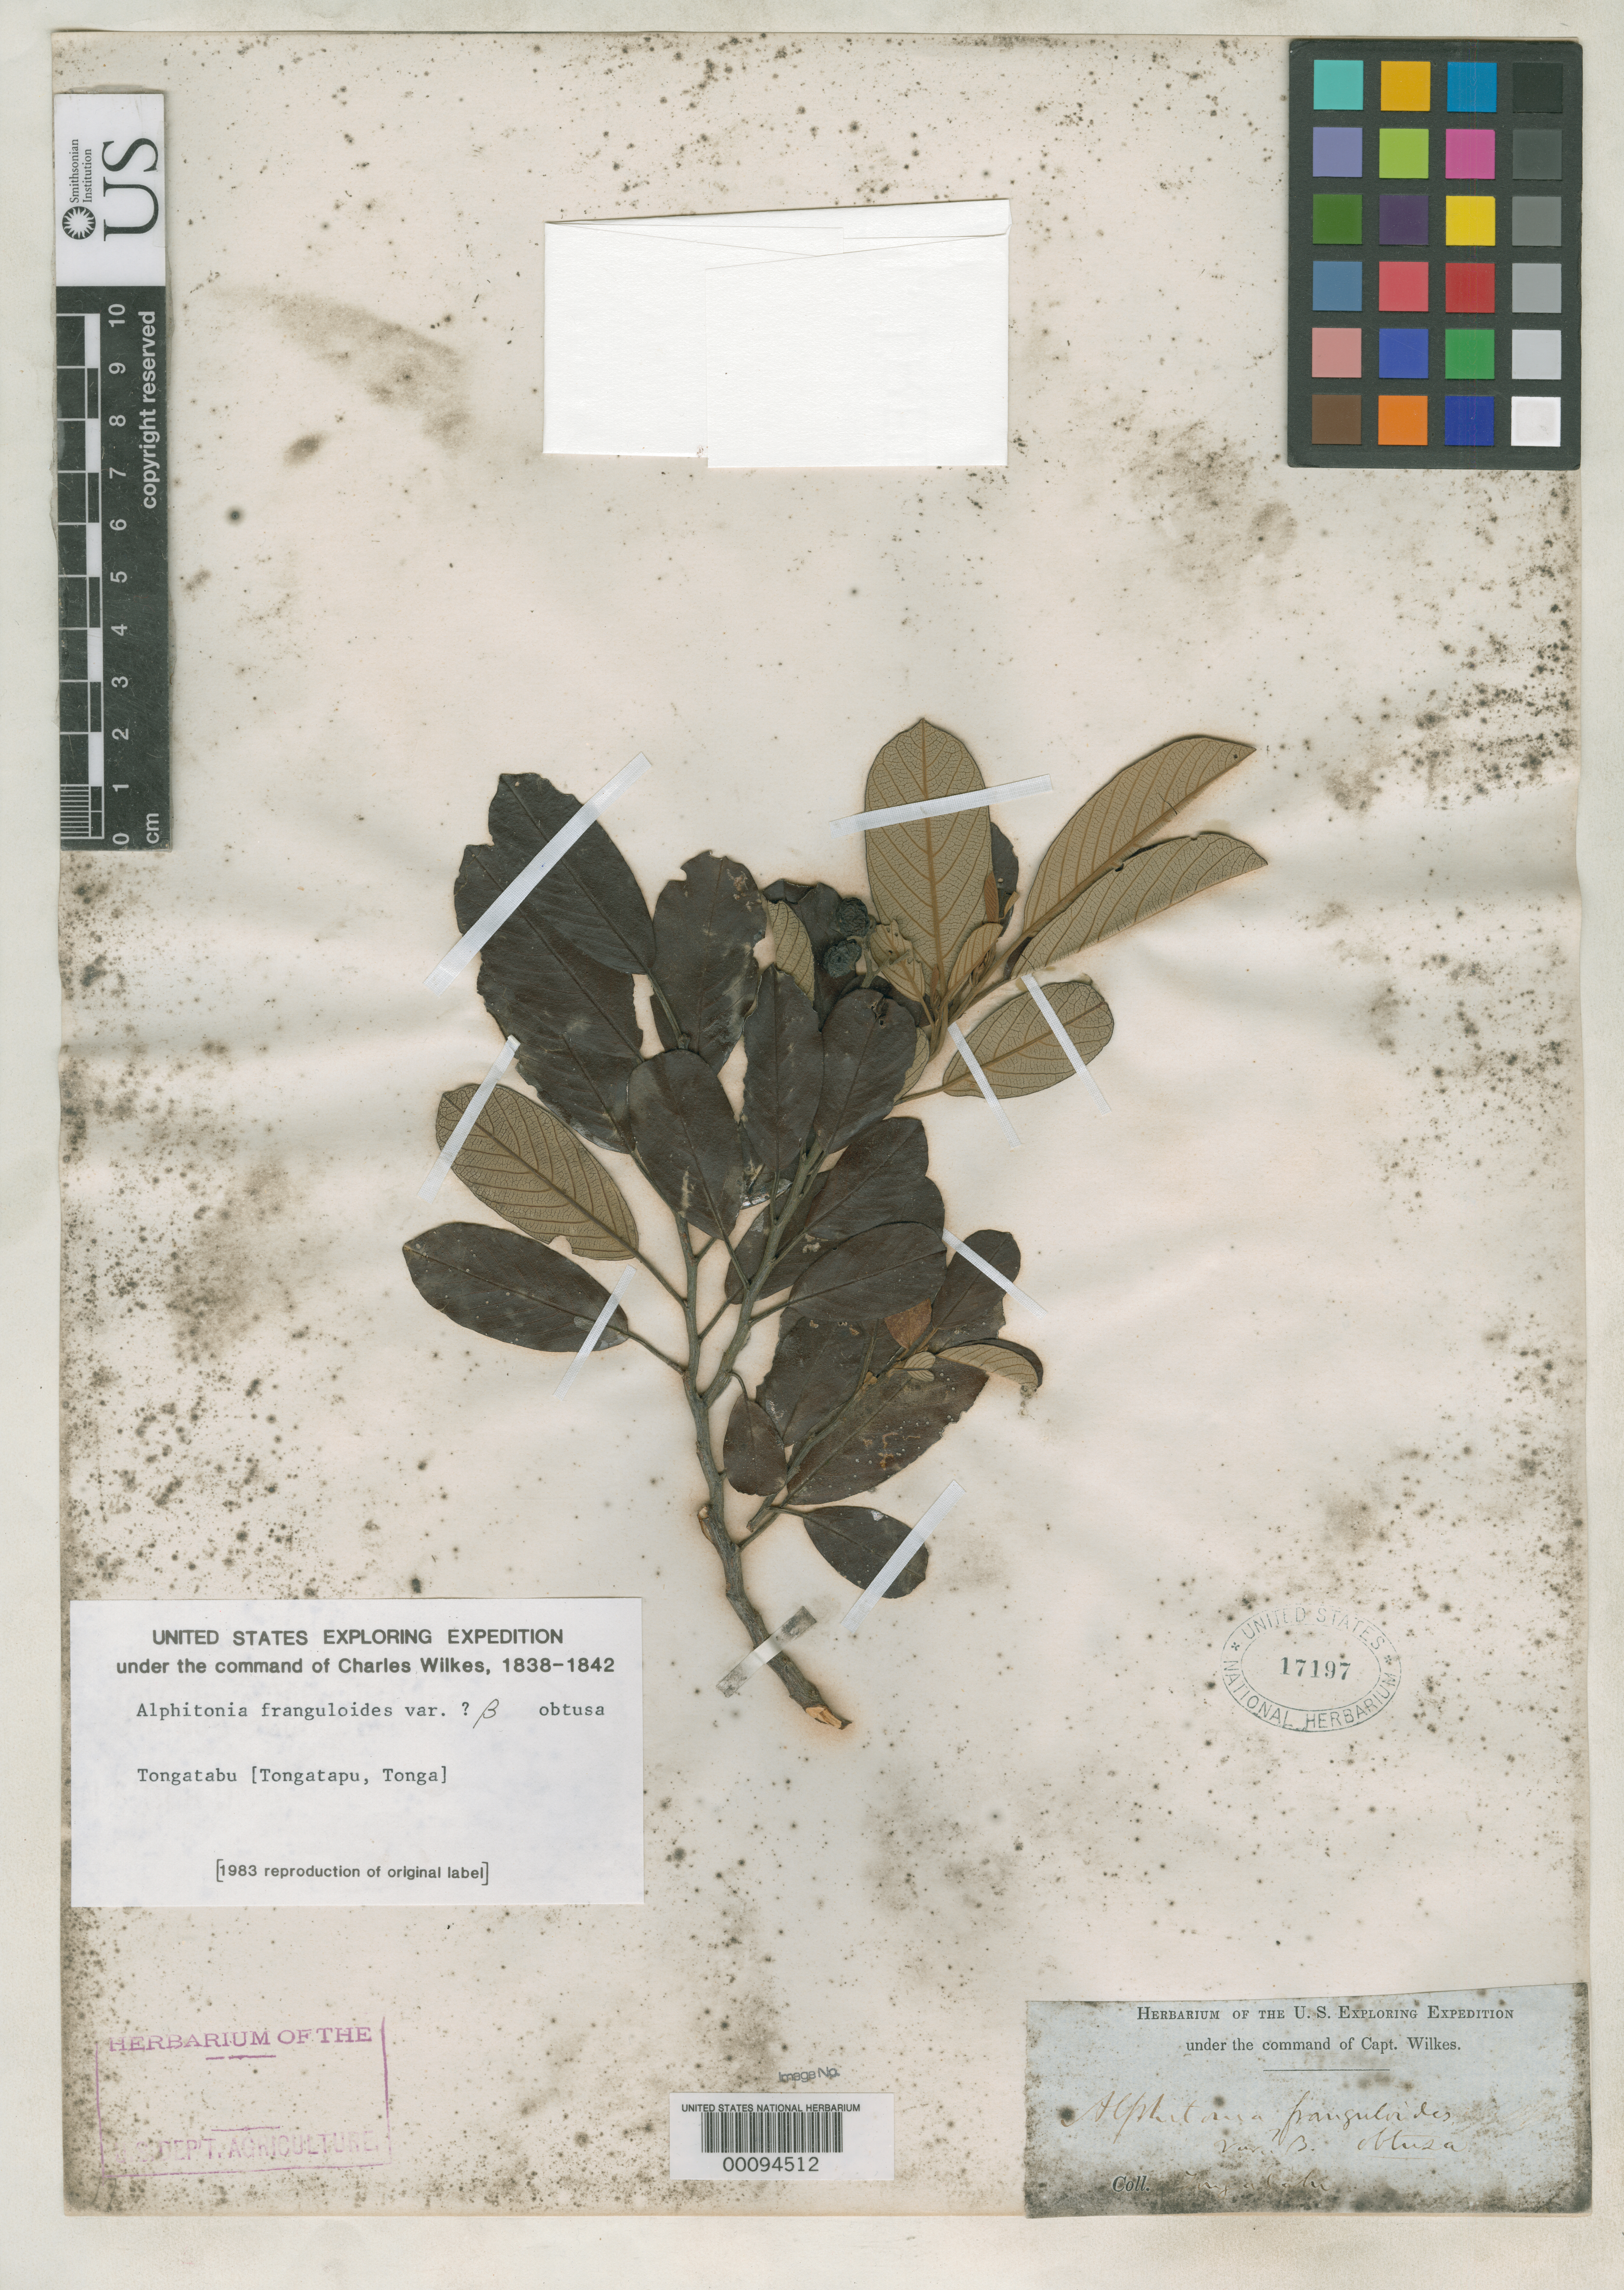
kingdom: Plantae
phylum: Tracheophyta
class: Magnoliopsida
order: Rosales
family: Rhamnaceae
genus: Alphitonia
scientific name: Alphitonia franguloides var. obtusa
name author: A. Gray in Wilkes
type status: Syntype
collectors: Wilkes Explor. Exped.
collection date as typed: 1838 to -- --- 1842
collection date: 1838/1842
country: Tonga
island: Tongatapu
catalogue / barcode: US 17197